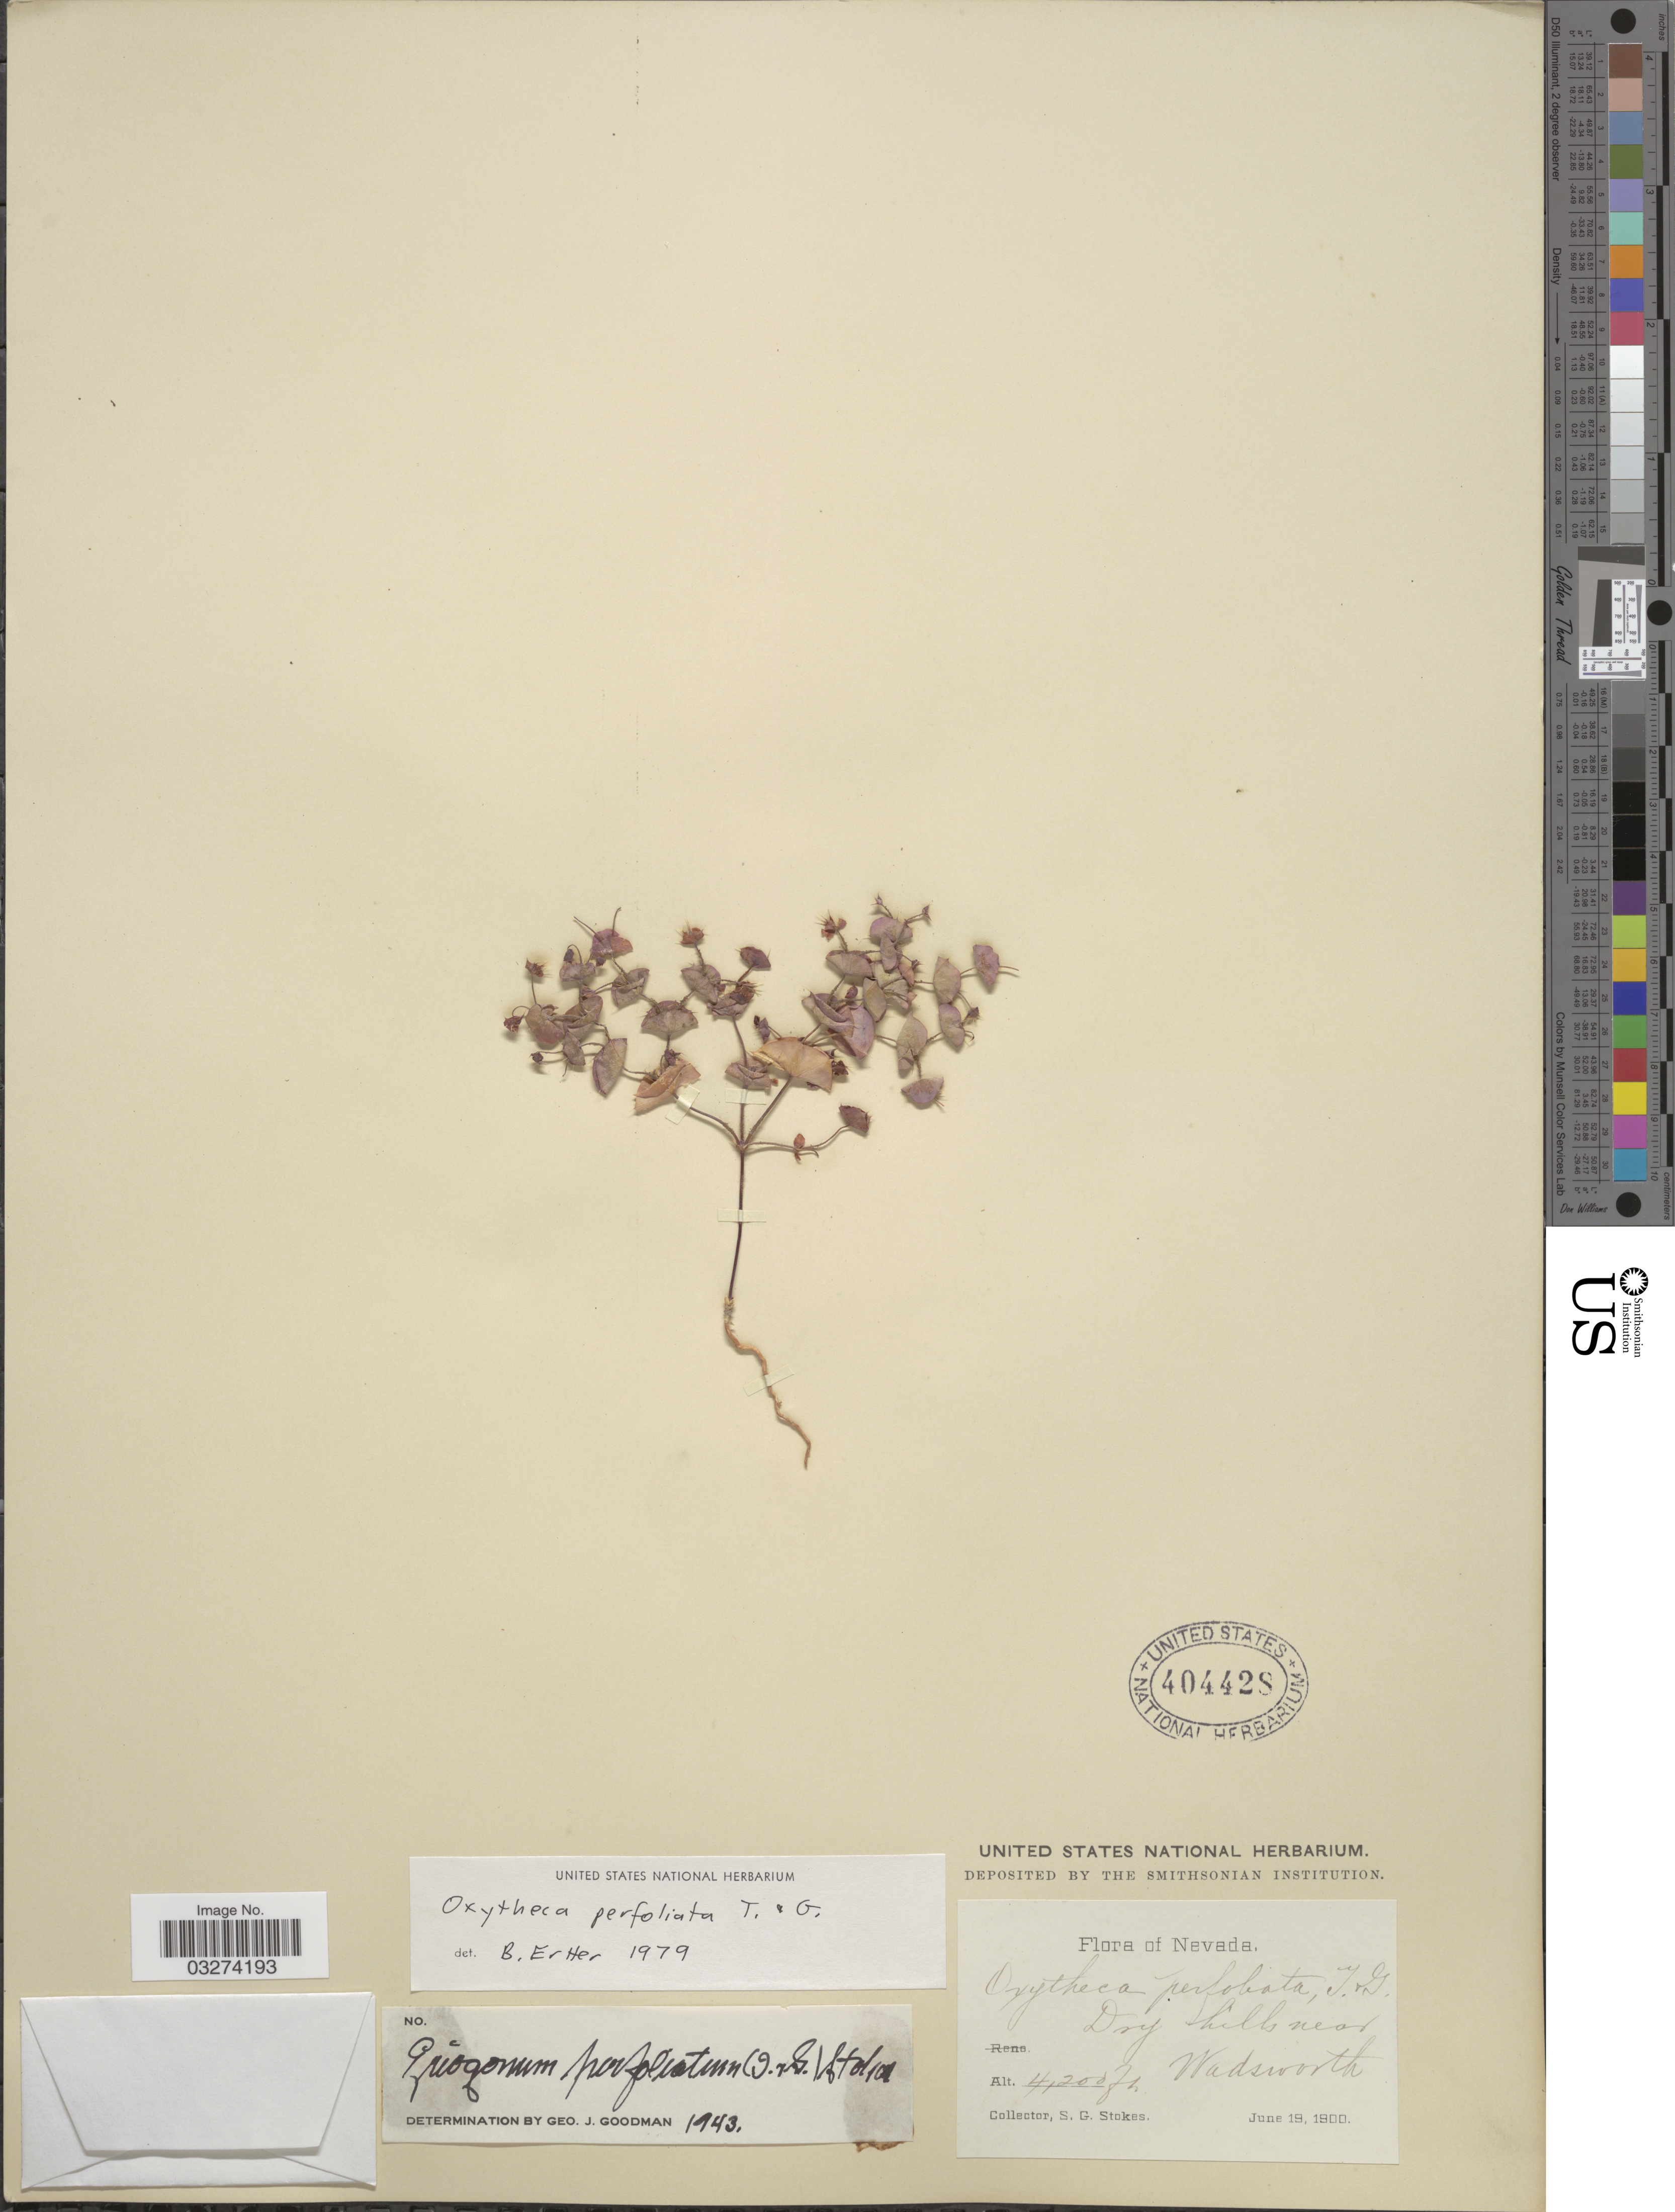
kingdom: Plantae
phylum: Tracheophyta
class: Magnoliopsida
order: Caryophyllales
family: Polygonaceae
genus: Oxytheca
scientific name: Oxytheca perfoliata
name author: Torr. & A. Gray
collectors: S. G. Stokes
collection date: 1900-06-19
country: United States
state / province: Nevada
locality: Dry hills near Wadsworth.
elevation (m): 1280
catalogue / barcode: US 404428